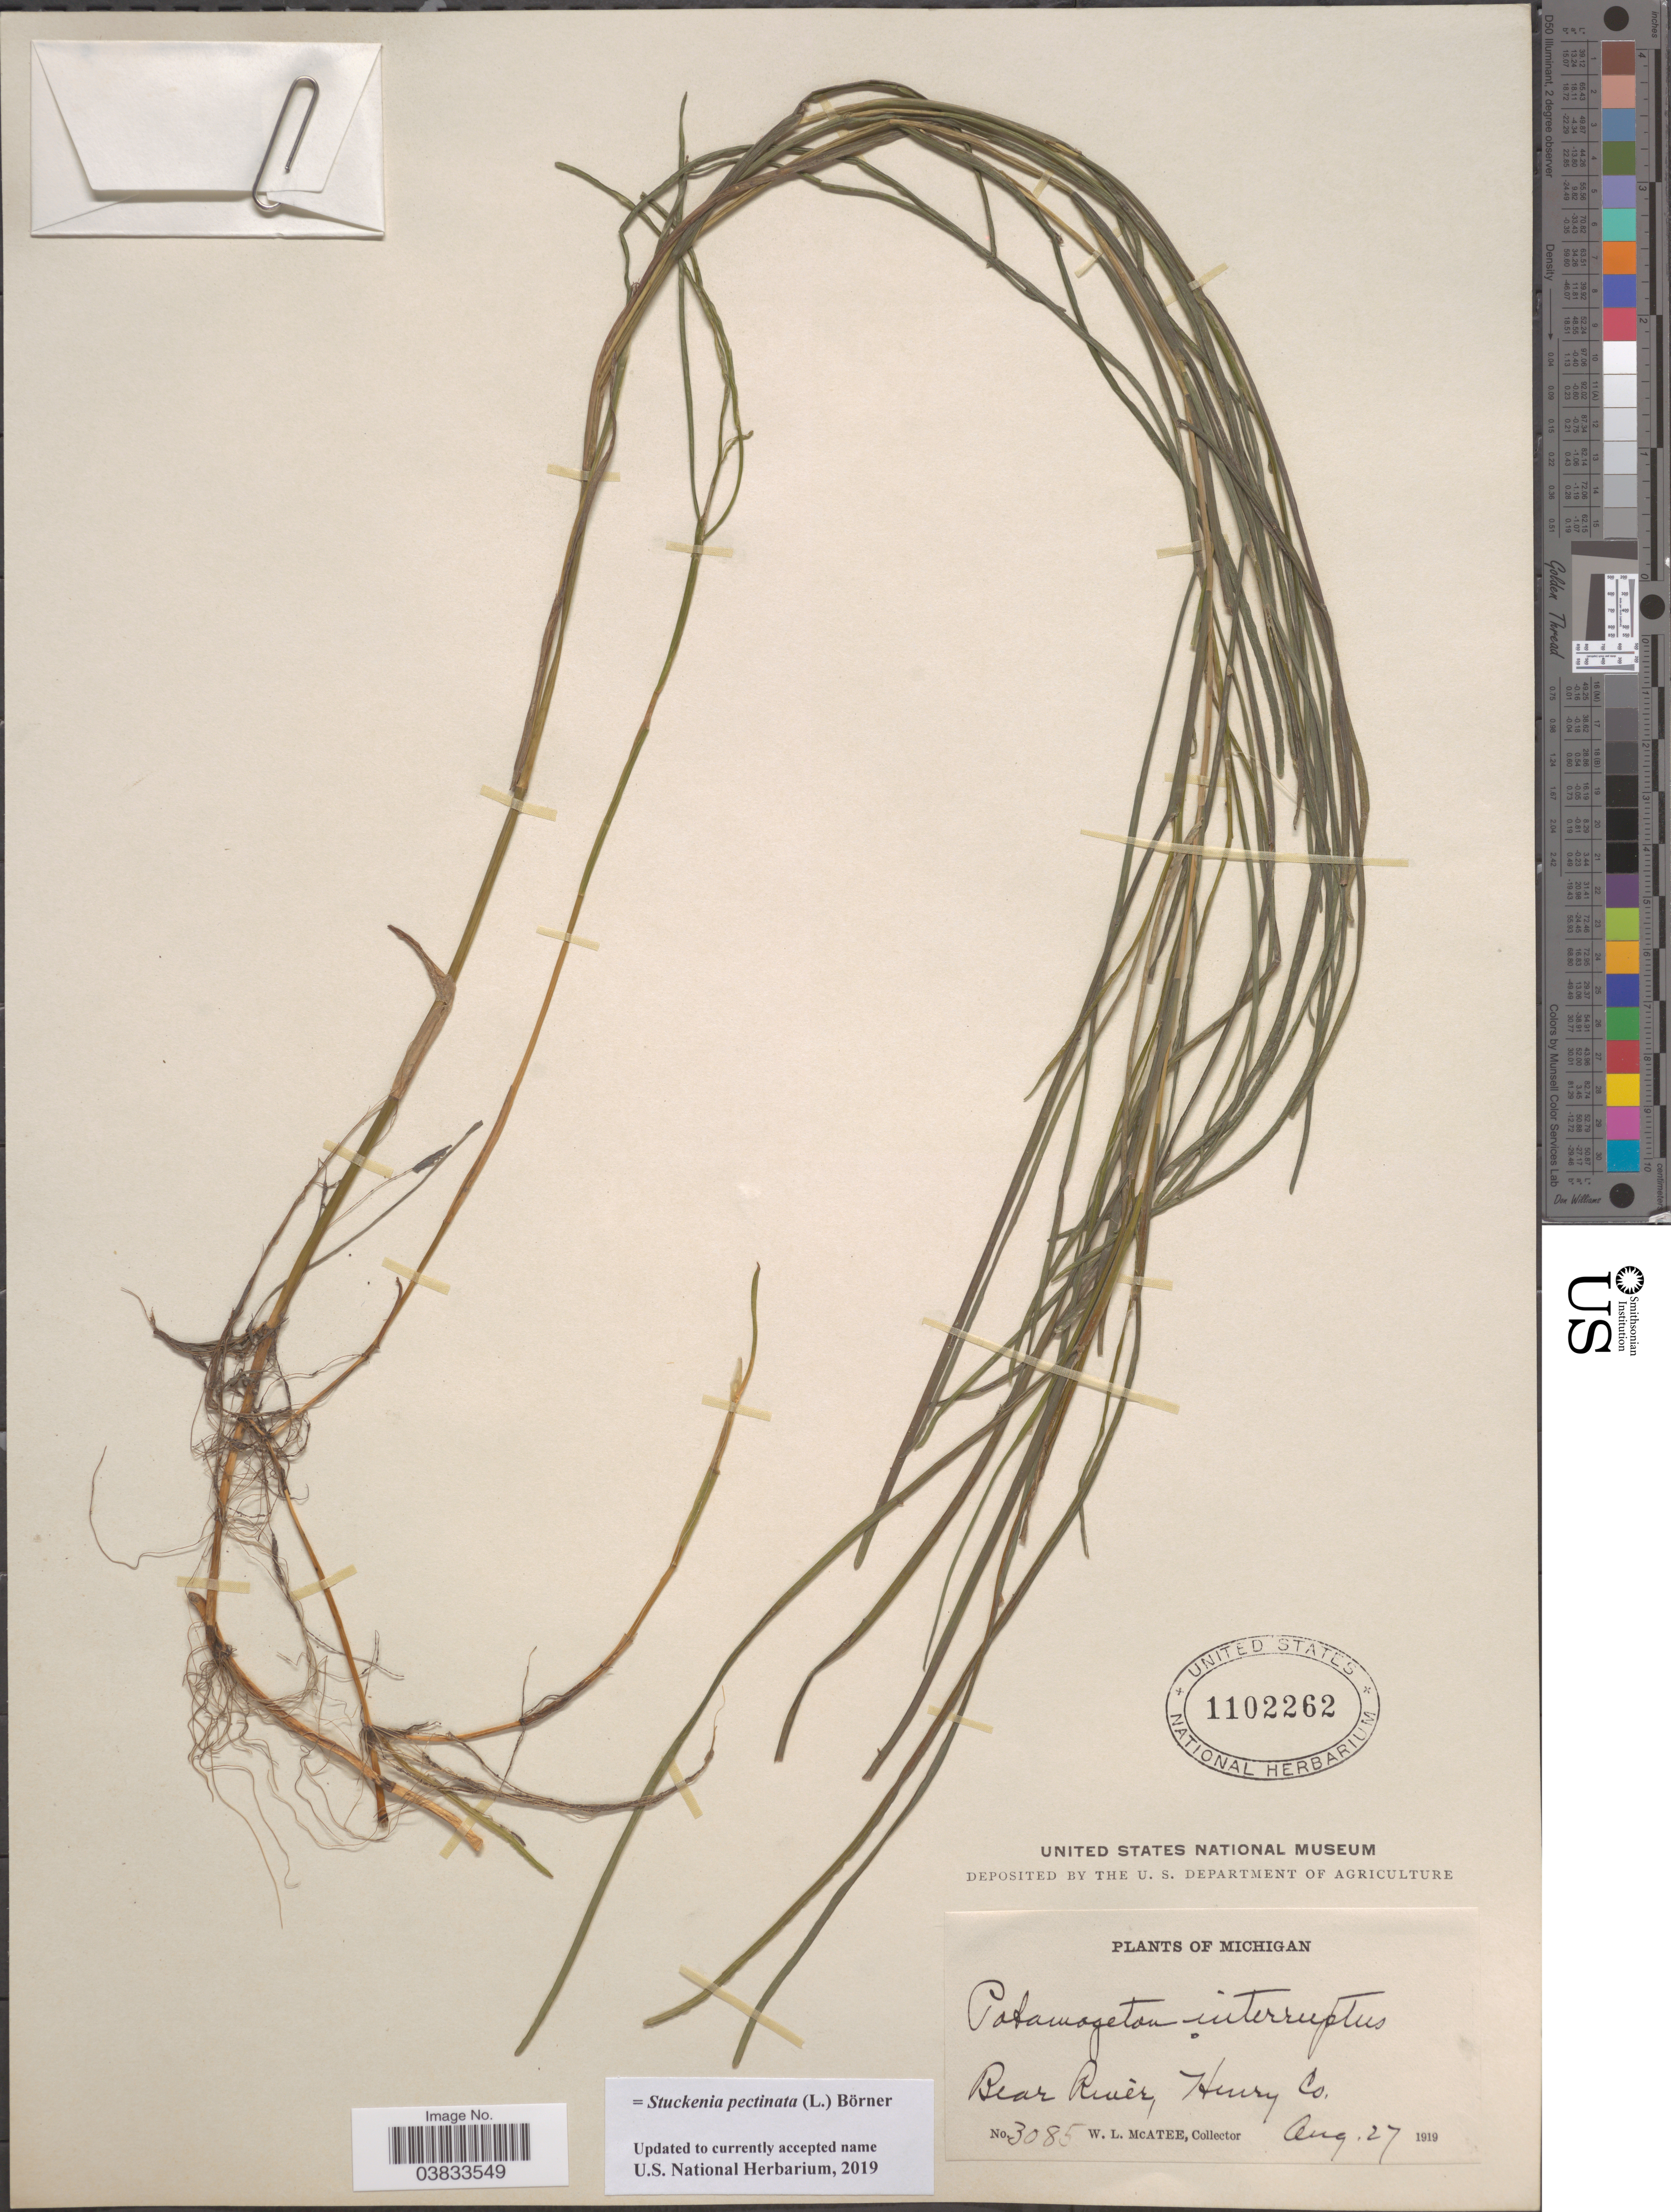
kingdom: Plantae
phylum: Tracheophyta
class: Liliopsida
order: Alismatales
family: Potamogetonaceae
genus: Stuckenia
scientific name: Stuckenia pectinata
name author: (L.) Börner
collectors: W. McAtee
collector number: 3085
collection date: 1919-08-27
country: United States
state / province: Michigan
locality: Bear River, Henry Co.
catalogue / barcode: US 1102262